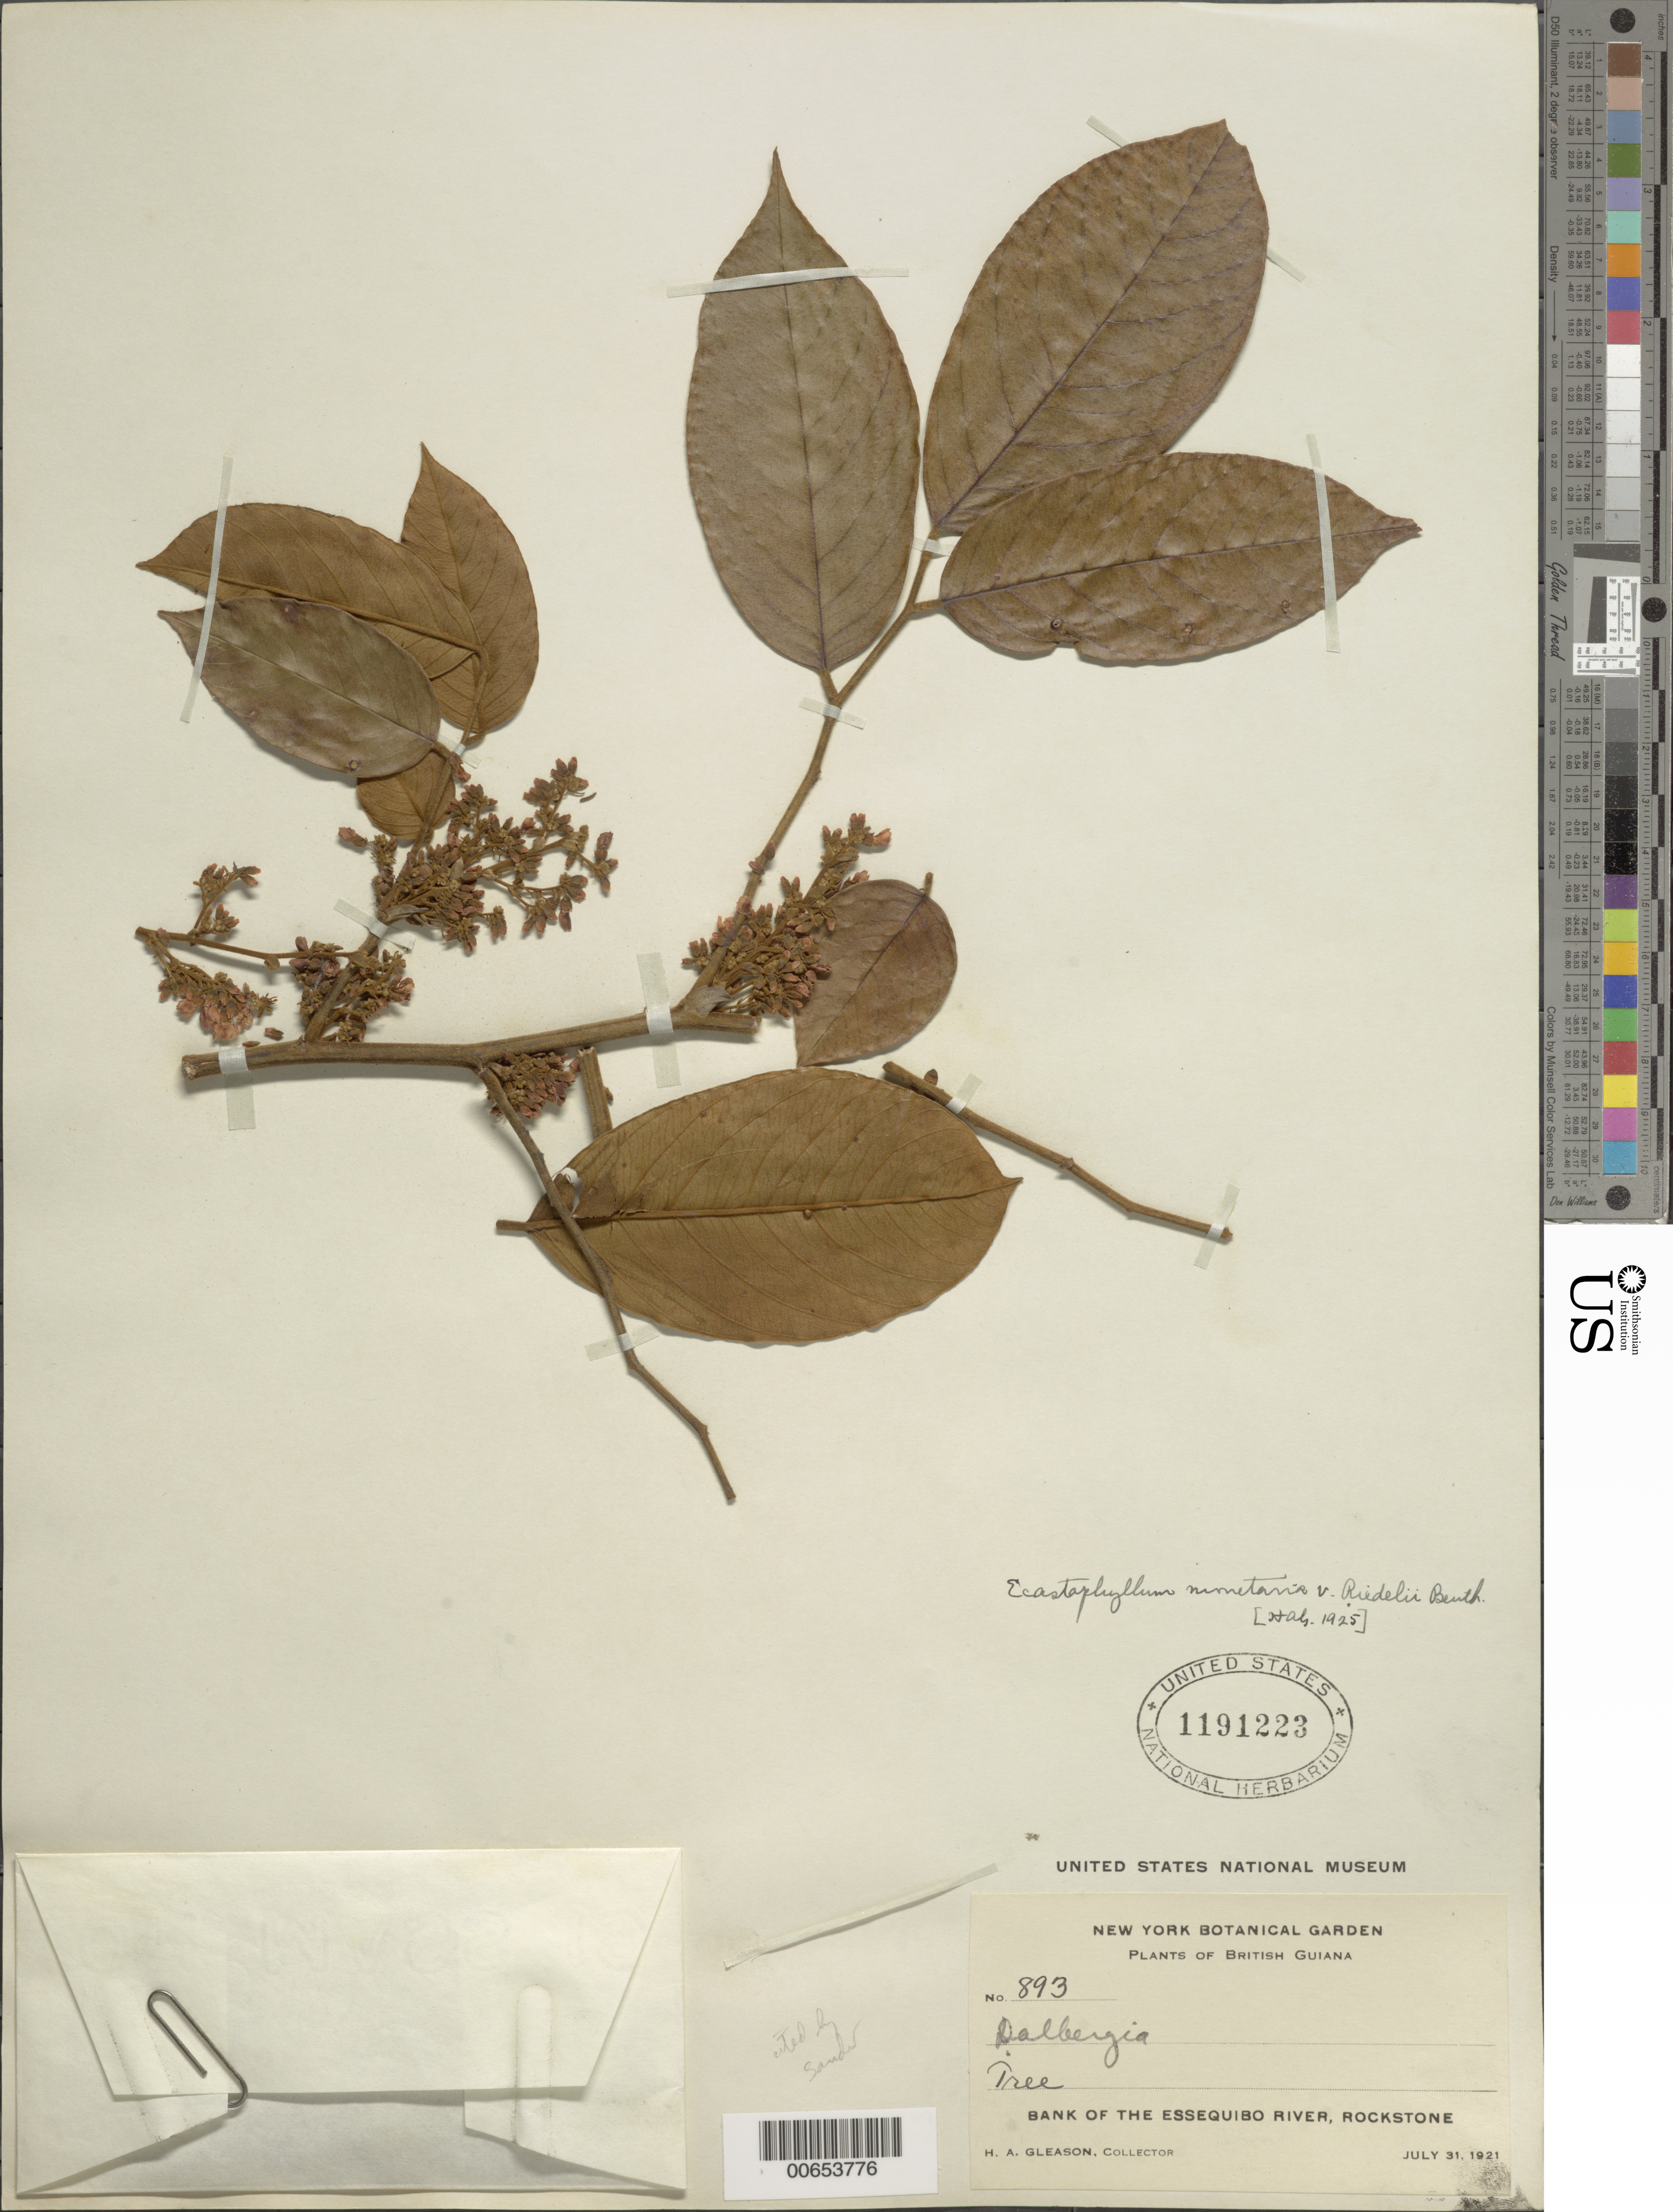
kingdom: Plantae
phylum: Tracheophyta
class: Magnoliopsida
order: Fabales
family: Fabaceae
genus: Dalbergia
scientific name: Dalbergia riedelii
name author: (Benth.) Sandwith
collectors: H. A. Gleason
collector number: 893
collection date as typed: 31-Jul-21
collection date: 1921-07-31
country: Guyana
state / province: U. Demerara-Berbice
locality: Rockstone, on the Essequibo River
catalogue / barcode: US 1191223